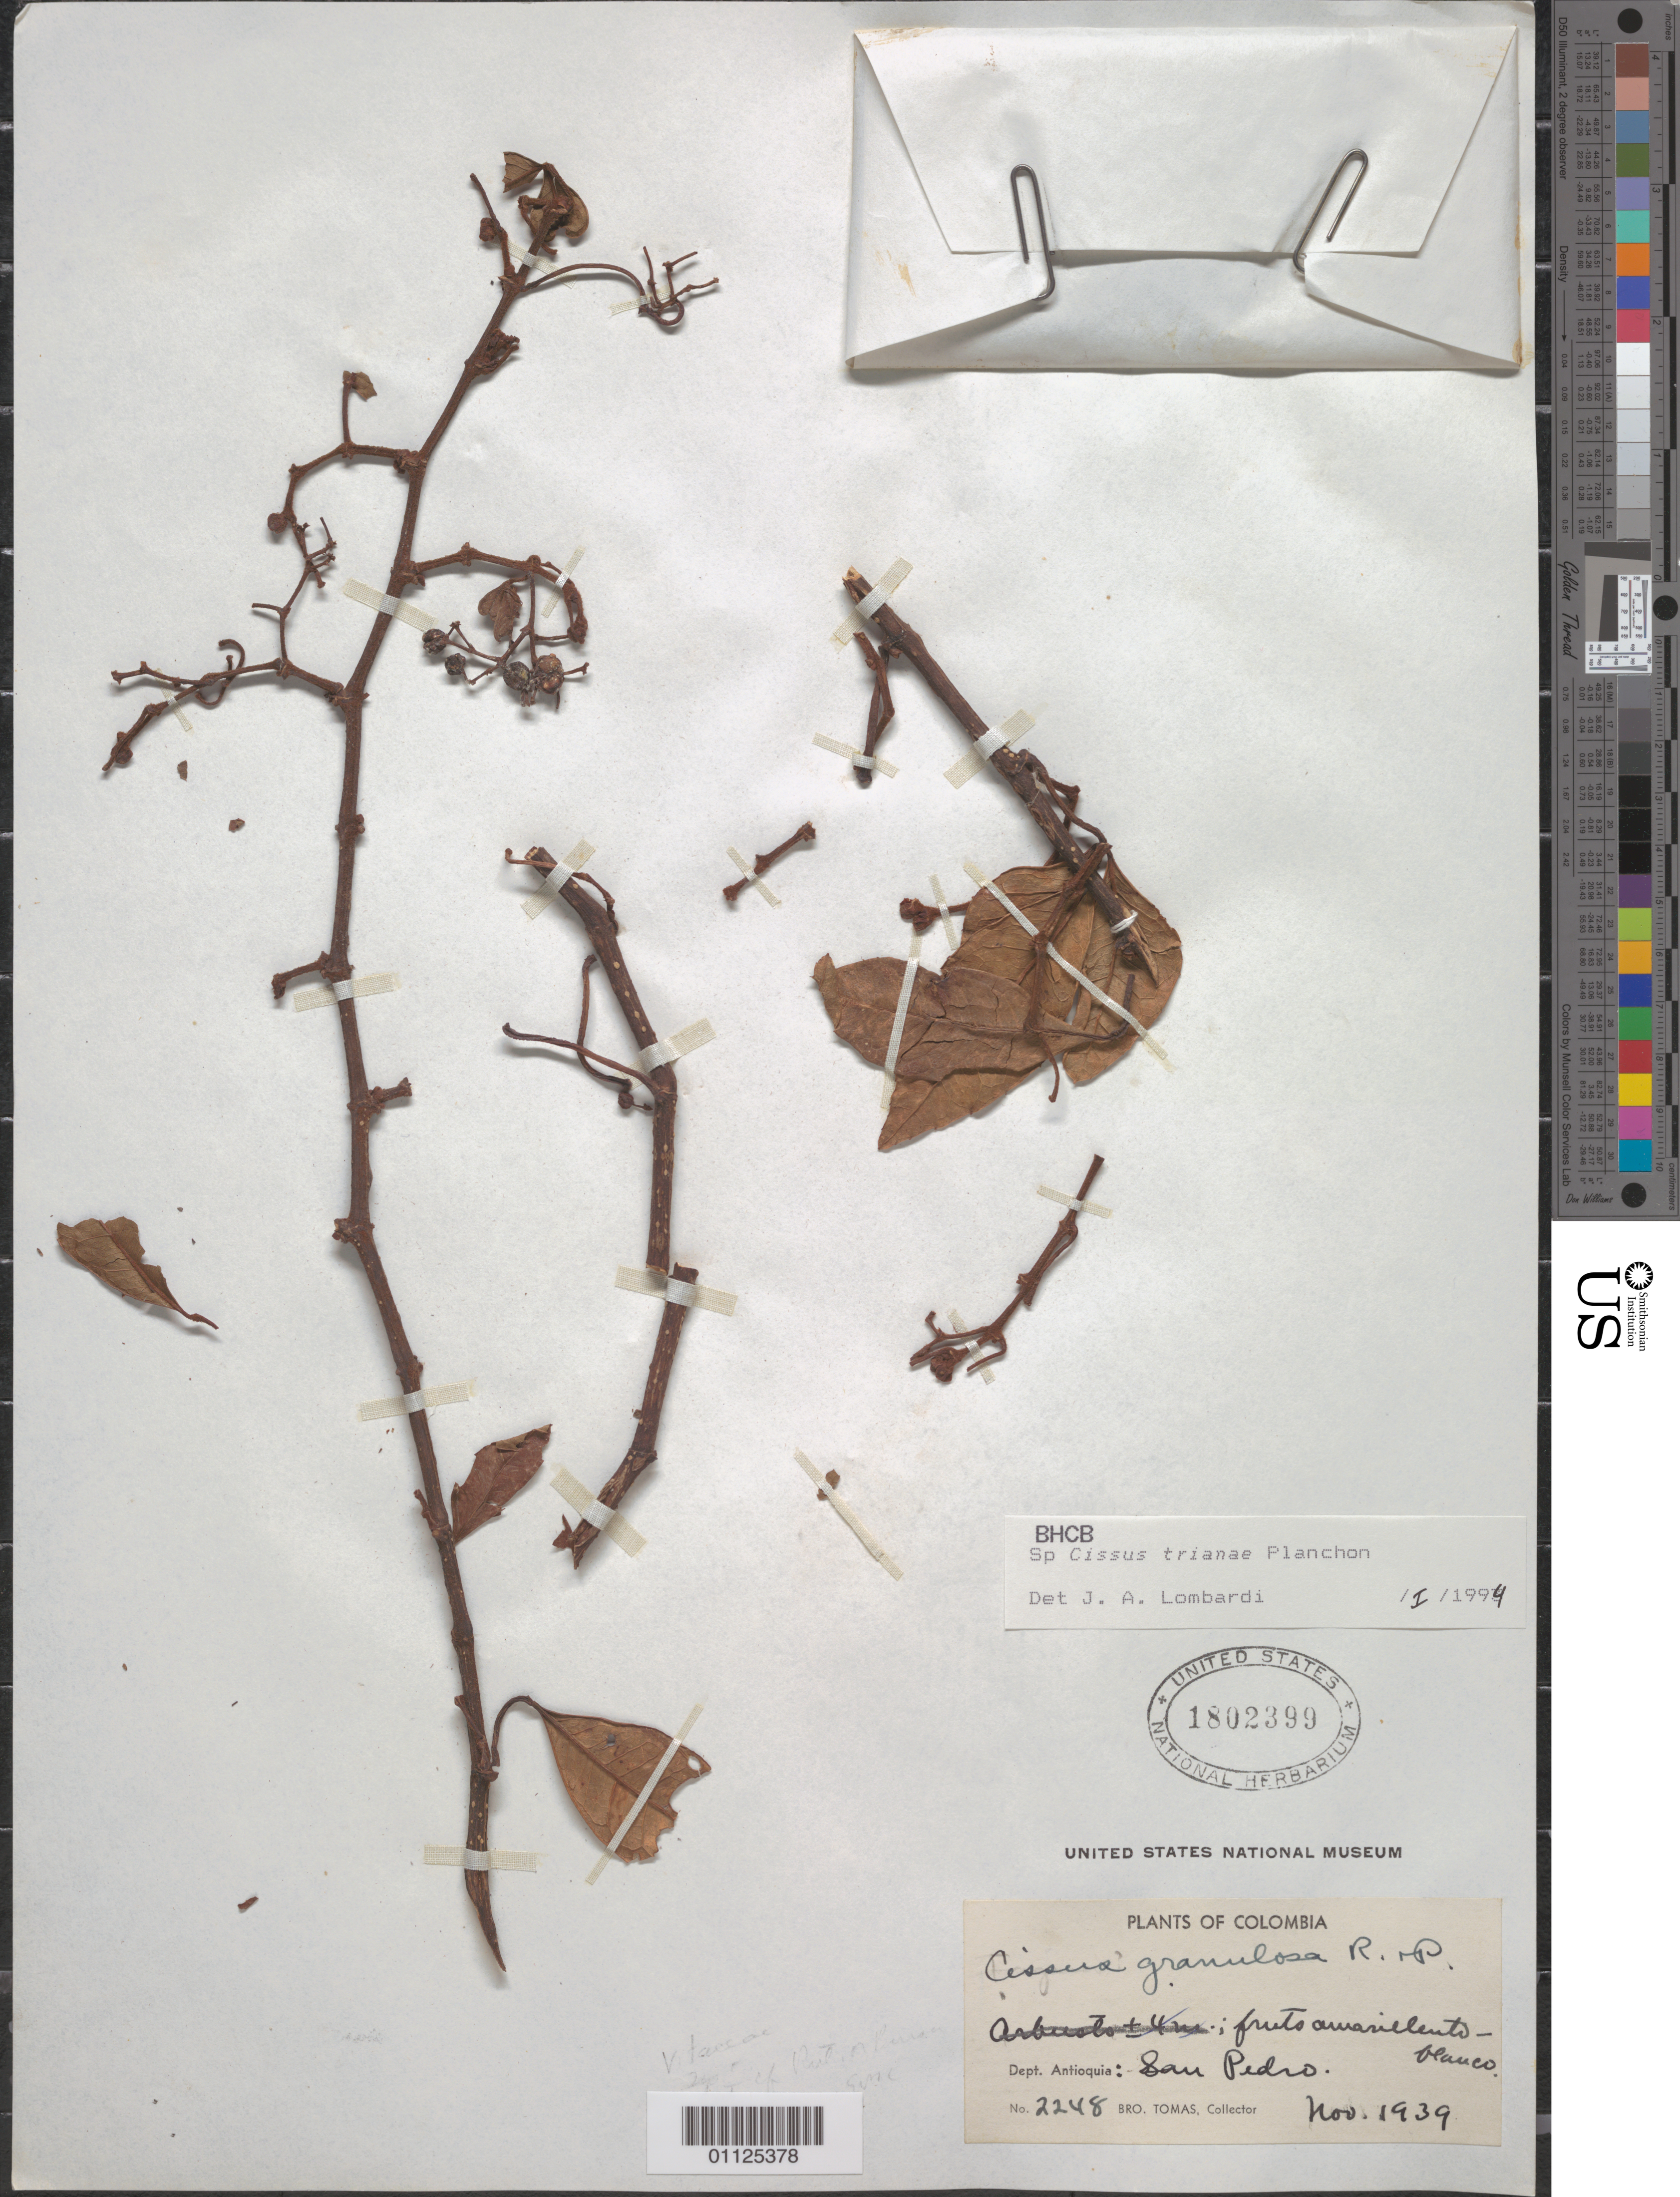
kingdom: Plantae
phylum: Tracheophyta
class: Magnoliopsida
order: Vitales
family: Vitaceae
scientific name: Apocissus trianae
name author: (Planch.) Jackes & Trias-Blasi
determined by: Wen, Jun, (BOT), Smithsonian Institution - National Museum of Natural History (UNITED STATES)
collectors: B. Tomas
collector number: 2248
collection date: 1939-11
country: Colombia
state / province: Antioquia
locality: San Pedro.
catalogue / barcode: US 1802399